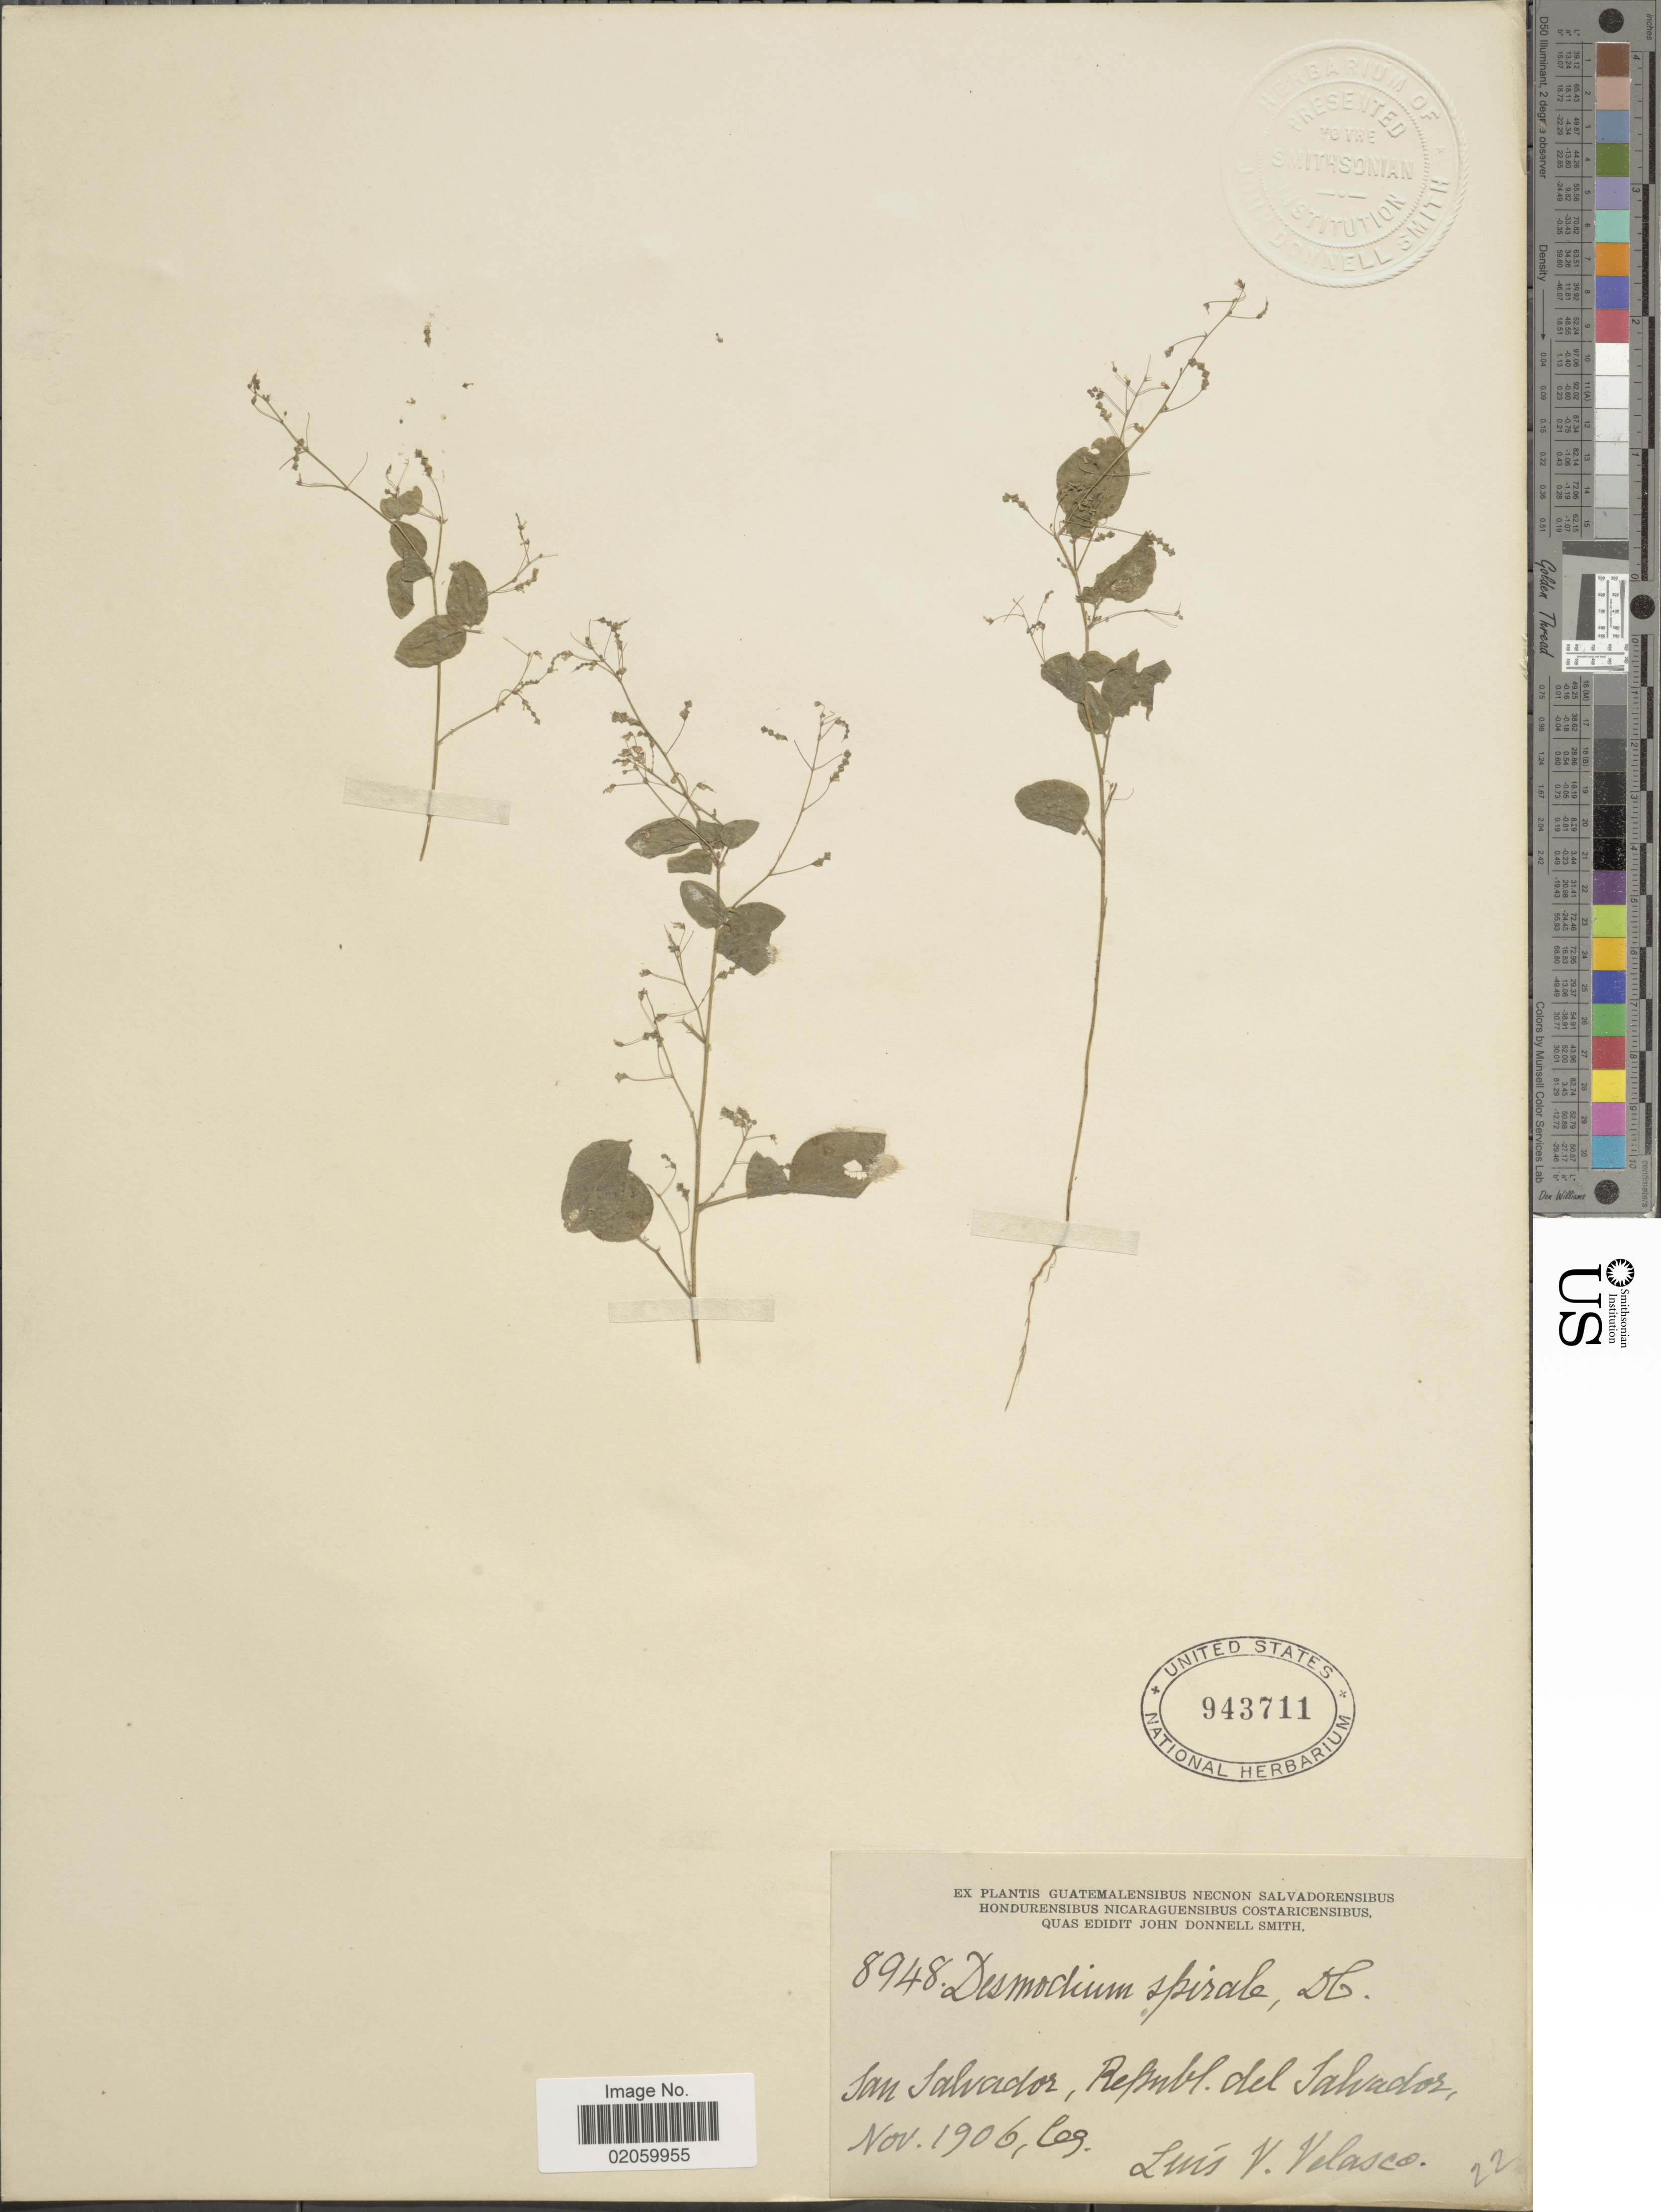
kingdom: Plantae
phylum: Tracheophyta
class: Magnoliopsida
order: Fabales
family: Fabaceae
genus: Desmodium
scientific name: Desmodium procumbens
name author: (Mill.) Hitchc.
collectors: L. Velasco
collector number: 8948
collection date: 1906-11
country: El Salvador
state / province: San Salvador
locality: San Salvador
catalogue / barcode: US 943711